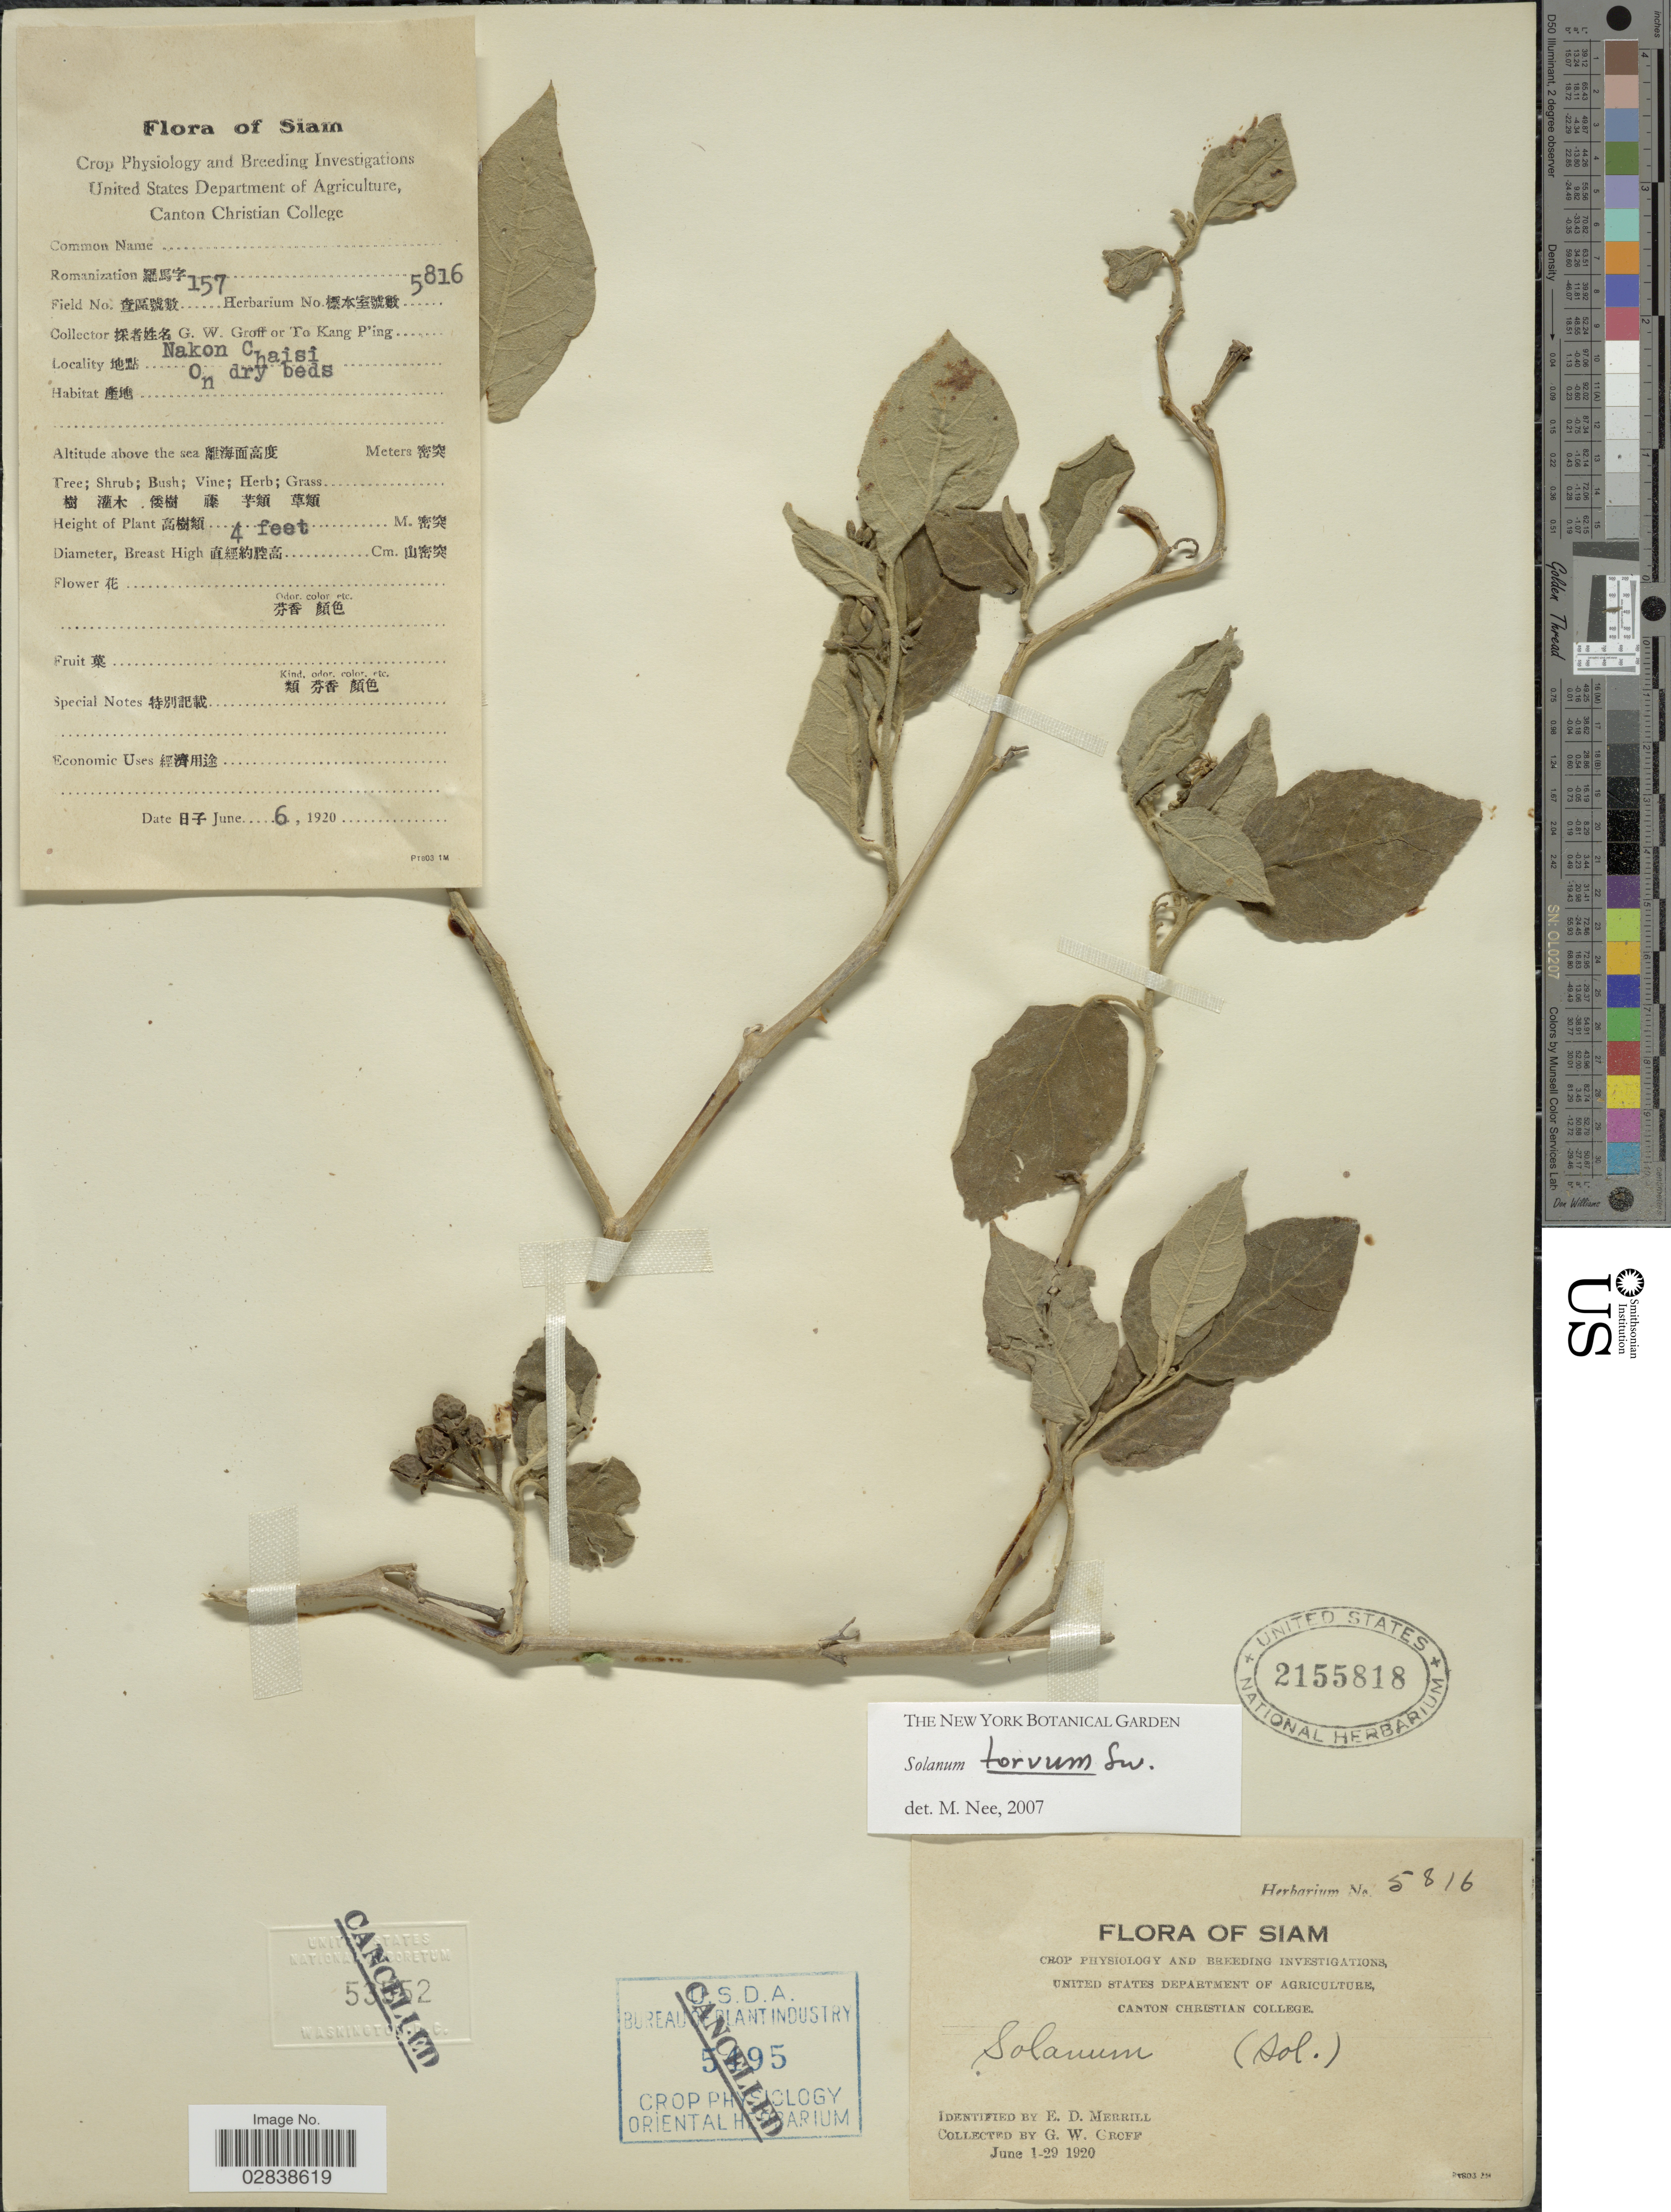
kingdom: Plantae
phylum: Tracheophyta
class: Magnoliopsida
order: Solanales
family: Solanaceae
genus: Solanum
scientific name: Solanum torvum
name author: Sw.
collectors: G. Groff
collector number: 157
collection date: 1920-06-06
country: Thailand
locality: Nakon Chaisi, Siam.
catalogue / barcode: US 2155818